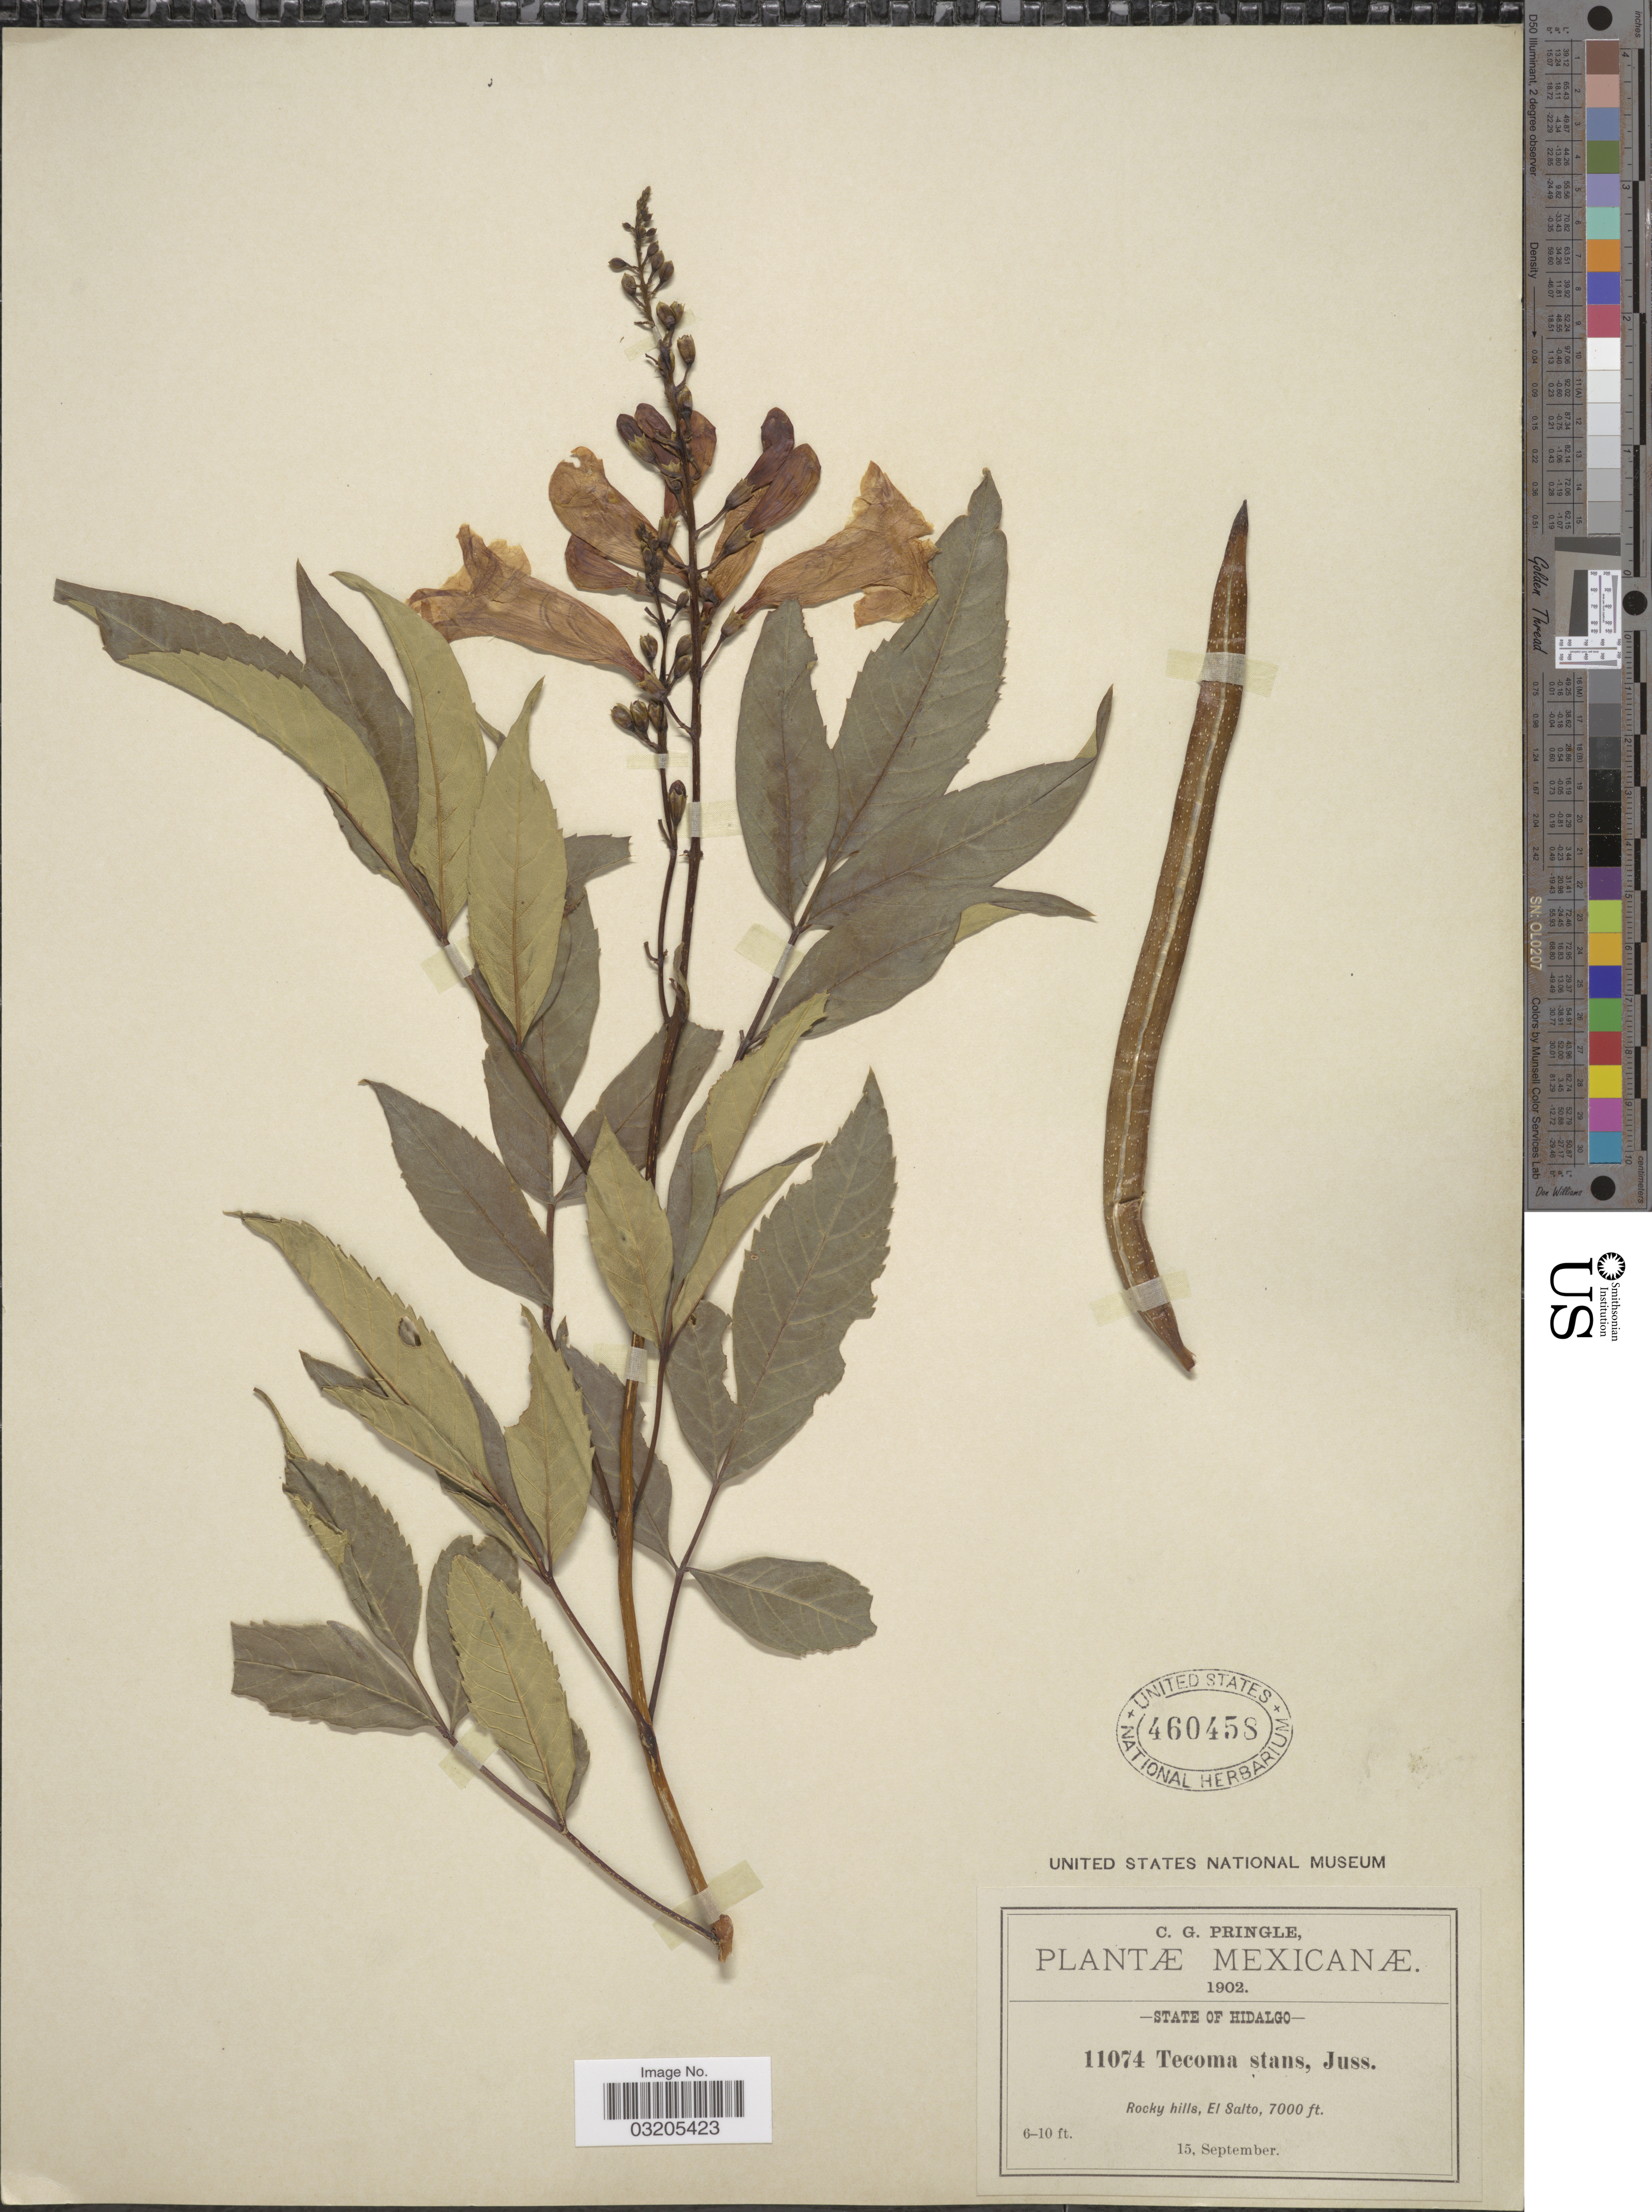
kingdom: Plantae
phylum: Tracheophyta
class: Magnoliopsida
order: Lamiales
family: Bignoniaceae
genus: Tecoma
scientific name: Tecoma stans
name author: (L.) Juss. ex Kunth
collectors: C. G. Pringle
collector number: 11074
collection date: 1902-09-15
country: Mexico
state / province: Hidalgo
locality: El Salto.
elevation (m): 2134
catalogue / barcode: US 460458